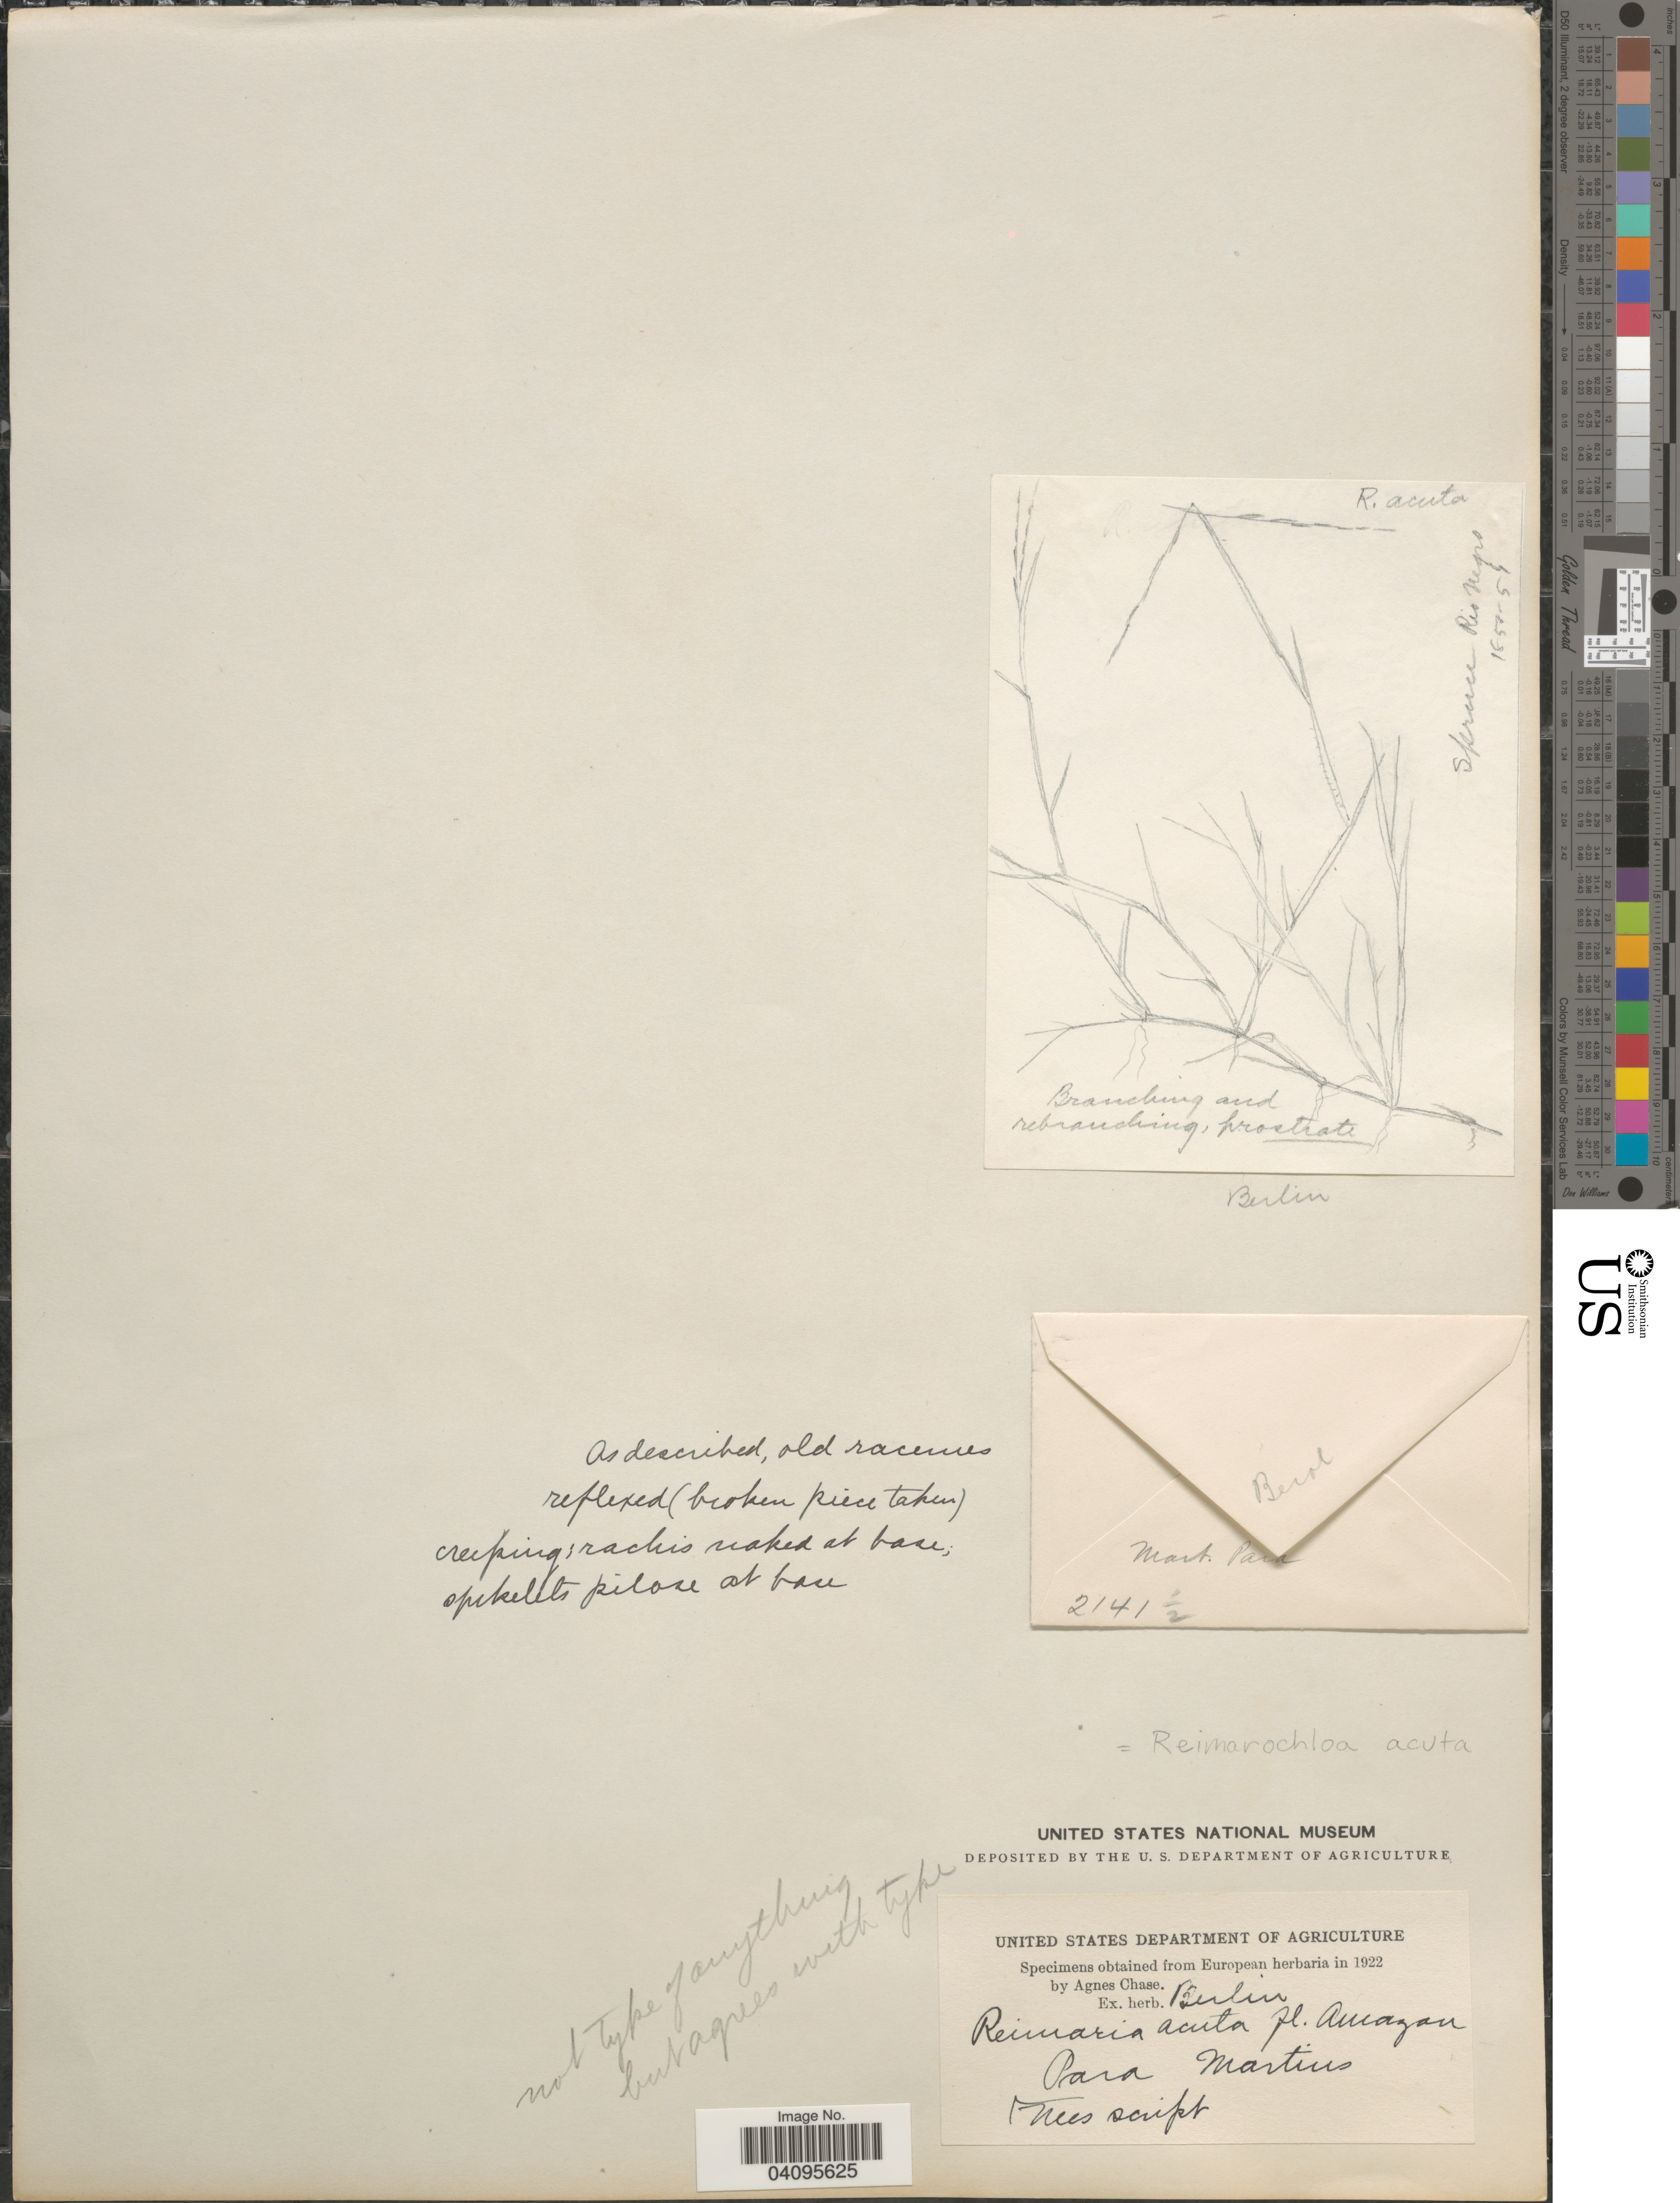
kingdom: Plantae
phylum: Tracheophyta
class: Liliopsida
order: Poales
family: Poaceae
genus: Paspalum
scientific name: Paspalum stagnophilum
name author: Morrone & Zuloaga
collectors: -. Spruce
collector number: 2141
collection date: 1851/1854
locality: Rio Negro. Para Martins.